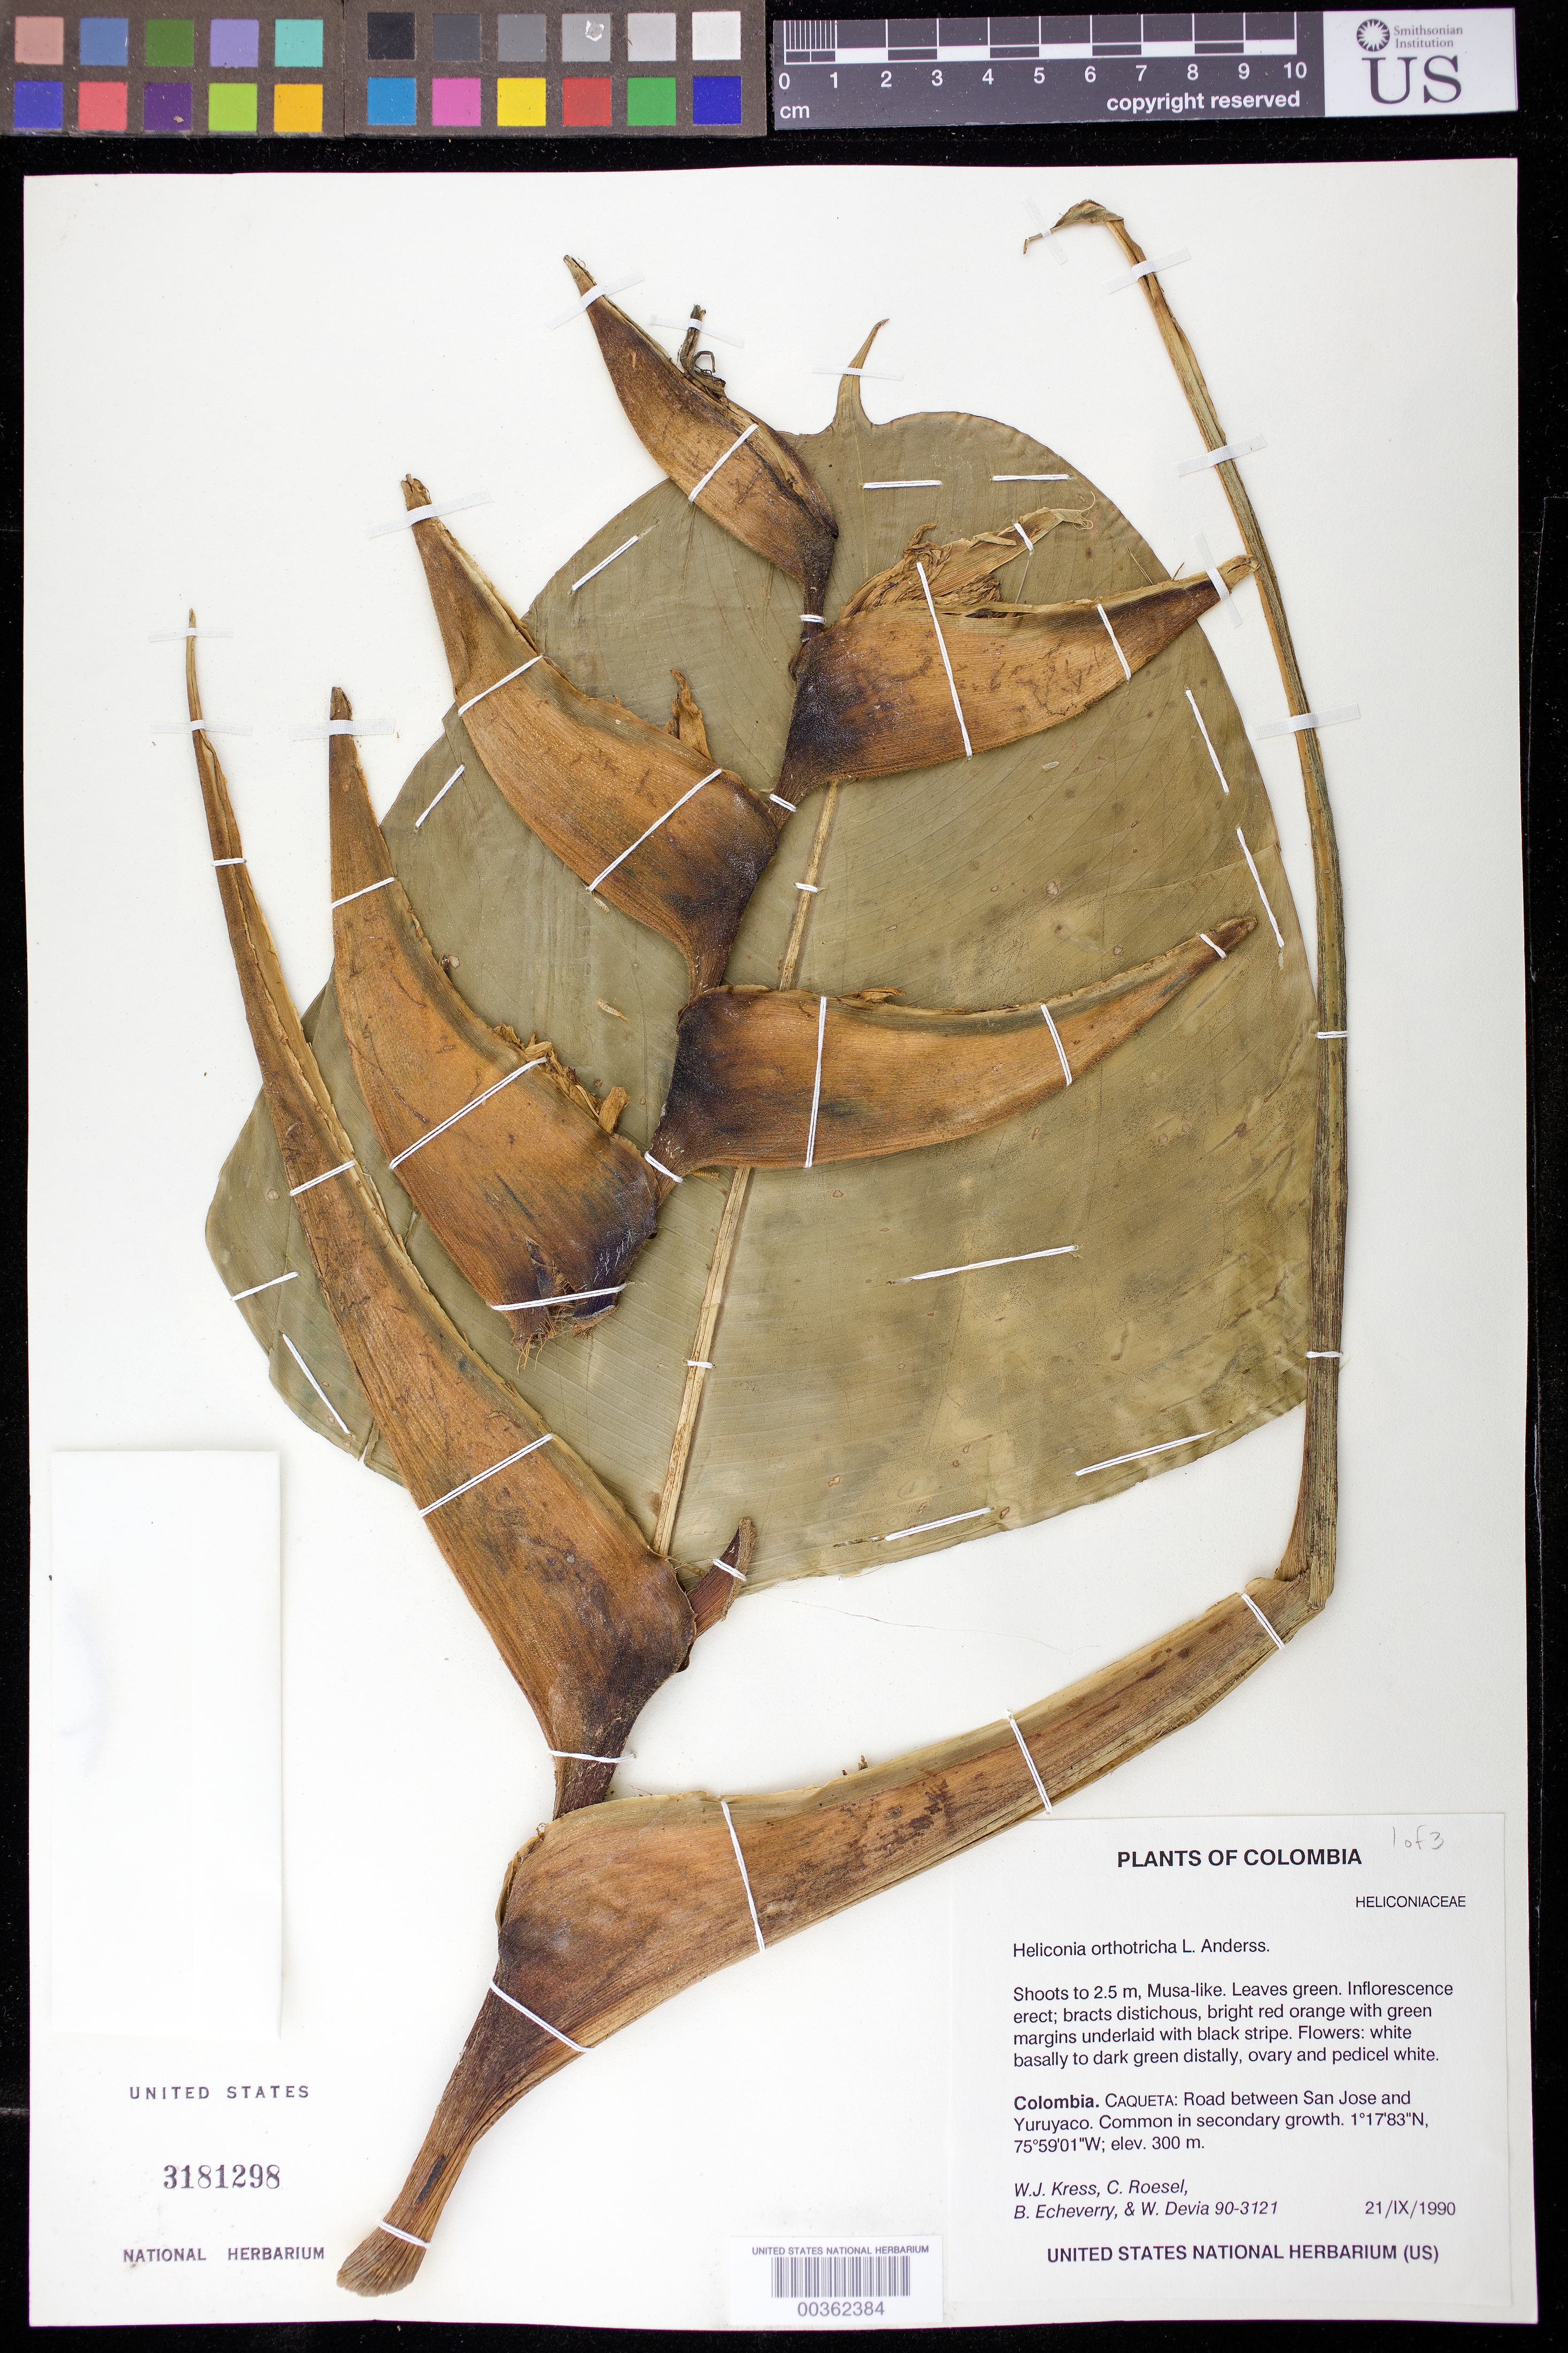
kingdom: Plantae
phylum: Tracheophyta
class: Liliopsida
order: Zingiberales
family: Heliconiaceae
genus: Heliconia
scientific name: Heliconia orthotricha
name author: L. Andersson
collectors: W. J. Kress, C. S. Roesel, B. Echeverry & W. Devia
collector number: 90-3121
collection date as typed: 21 Sep 1990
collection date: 1990-09-21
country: Colombia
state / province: Caquetá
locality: Rd between San Jose and Yuruyaco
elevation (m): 300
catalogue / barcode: US 3181298